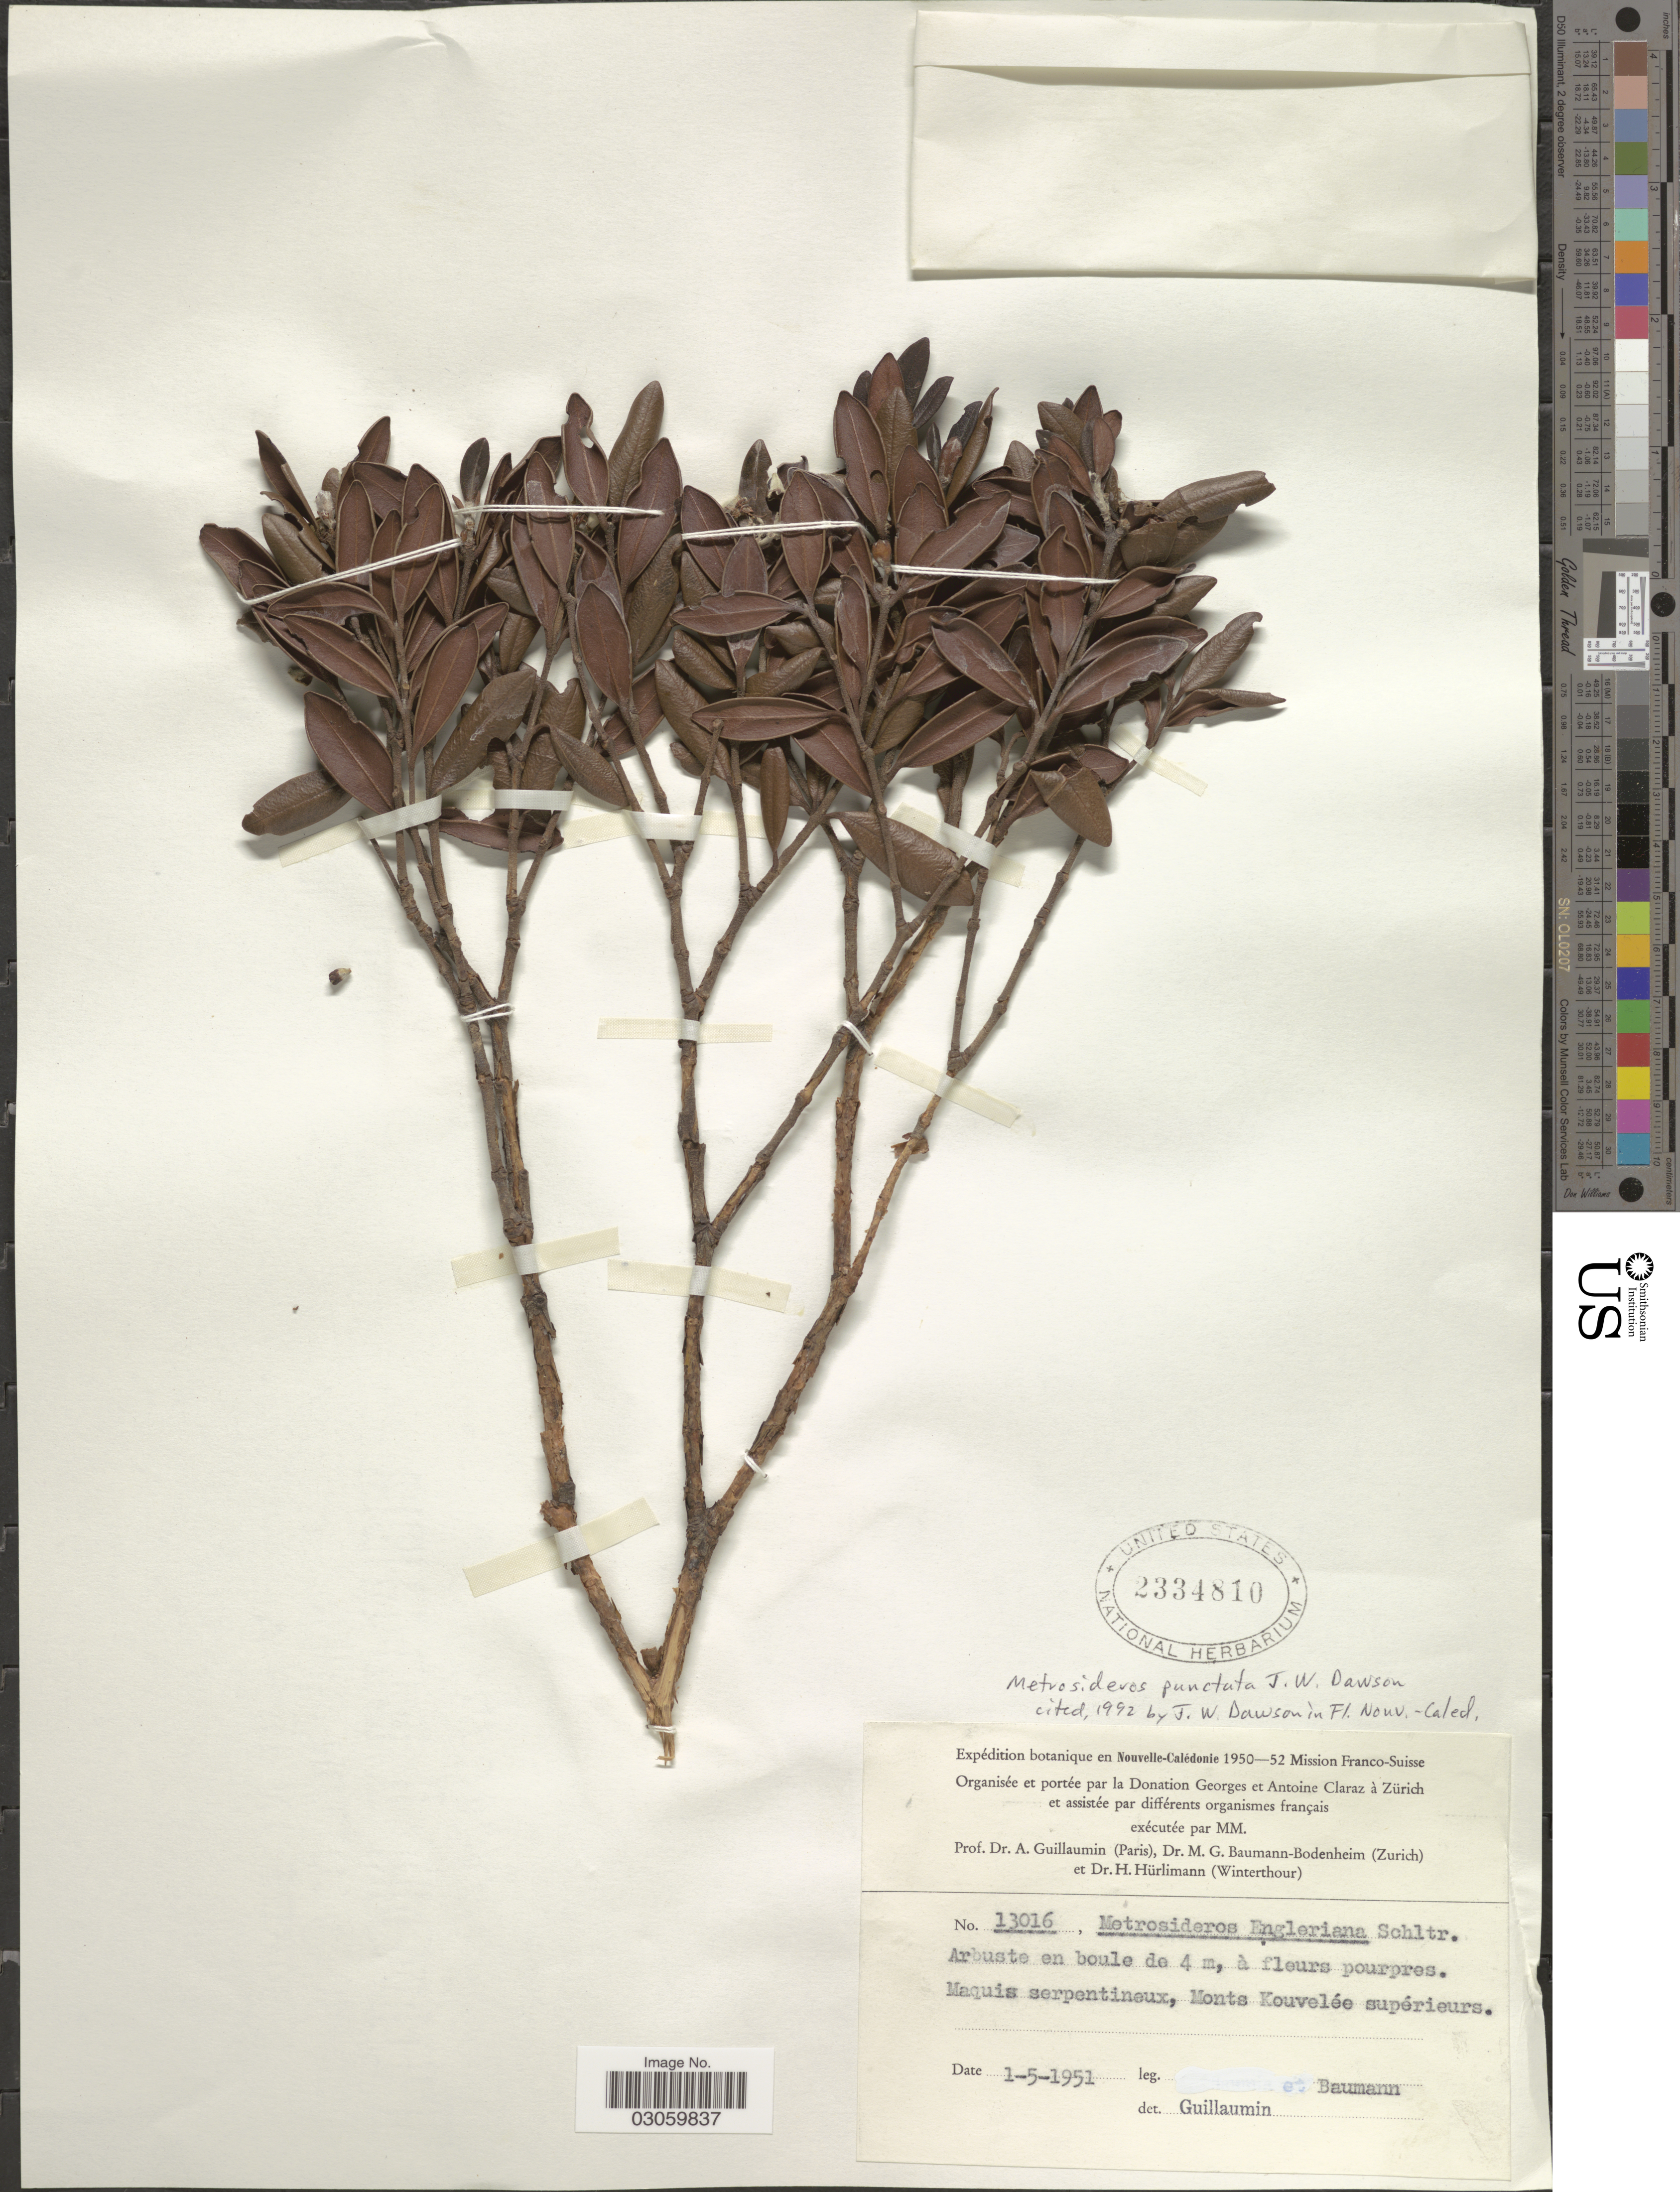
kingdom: Plantae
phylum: Tracheophyta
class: Magnoliopsida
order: Myrtales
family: Myrtaceae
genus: Metrosideros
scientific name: Metrosideros punctata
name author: J.W. Dawson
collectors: M. G. Baumann-Bodenheim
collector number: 13016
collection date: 1951-05-01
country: New Caledonia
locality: Monts Kouvelée supérieurs.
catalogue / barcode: US 2334810